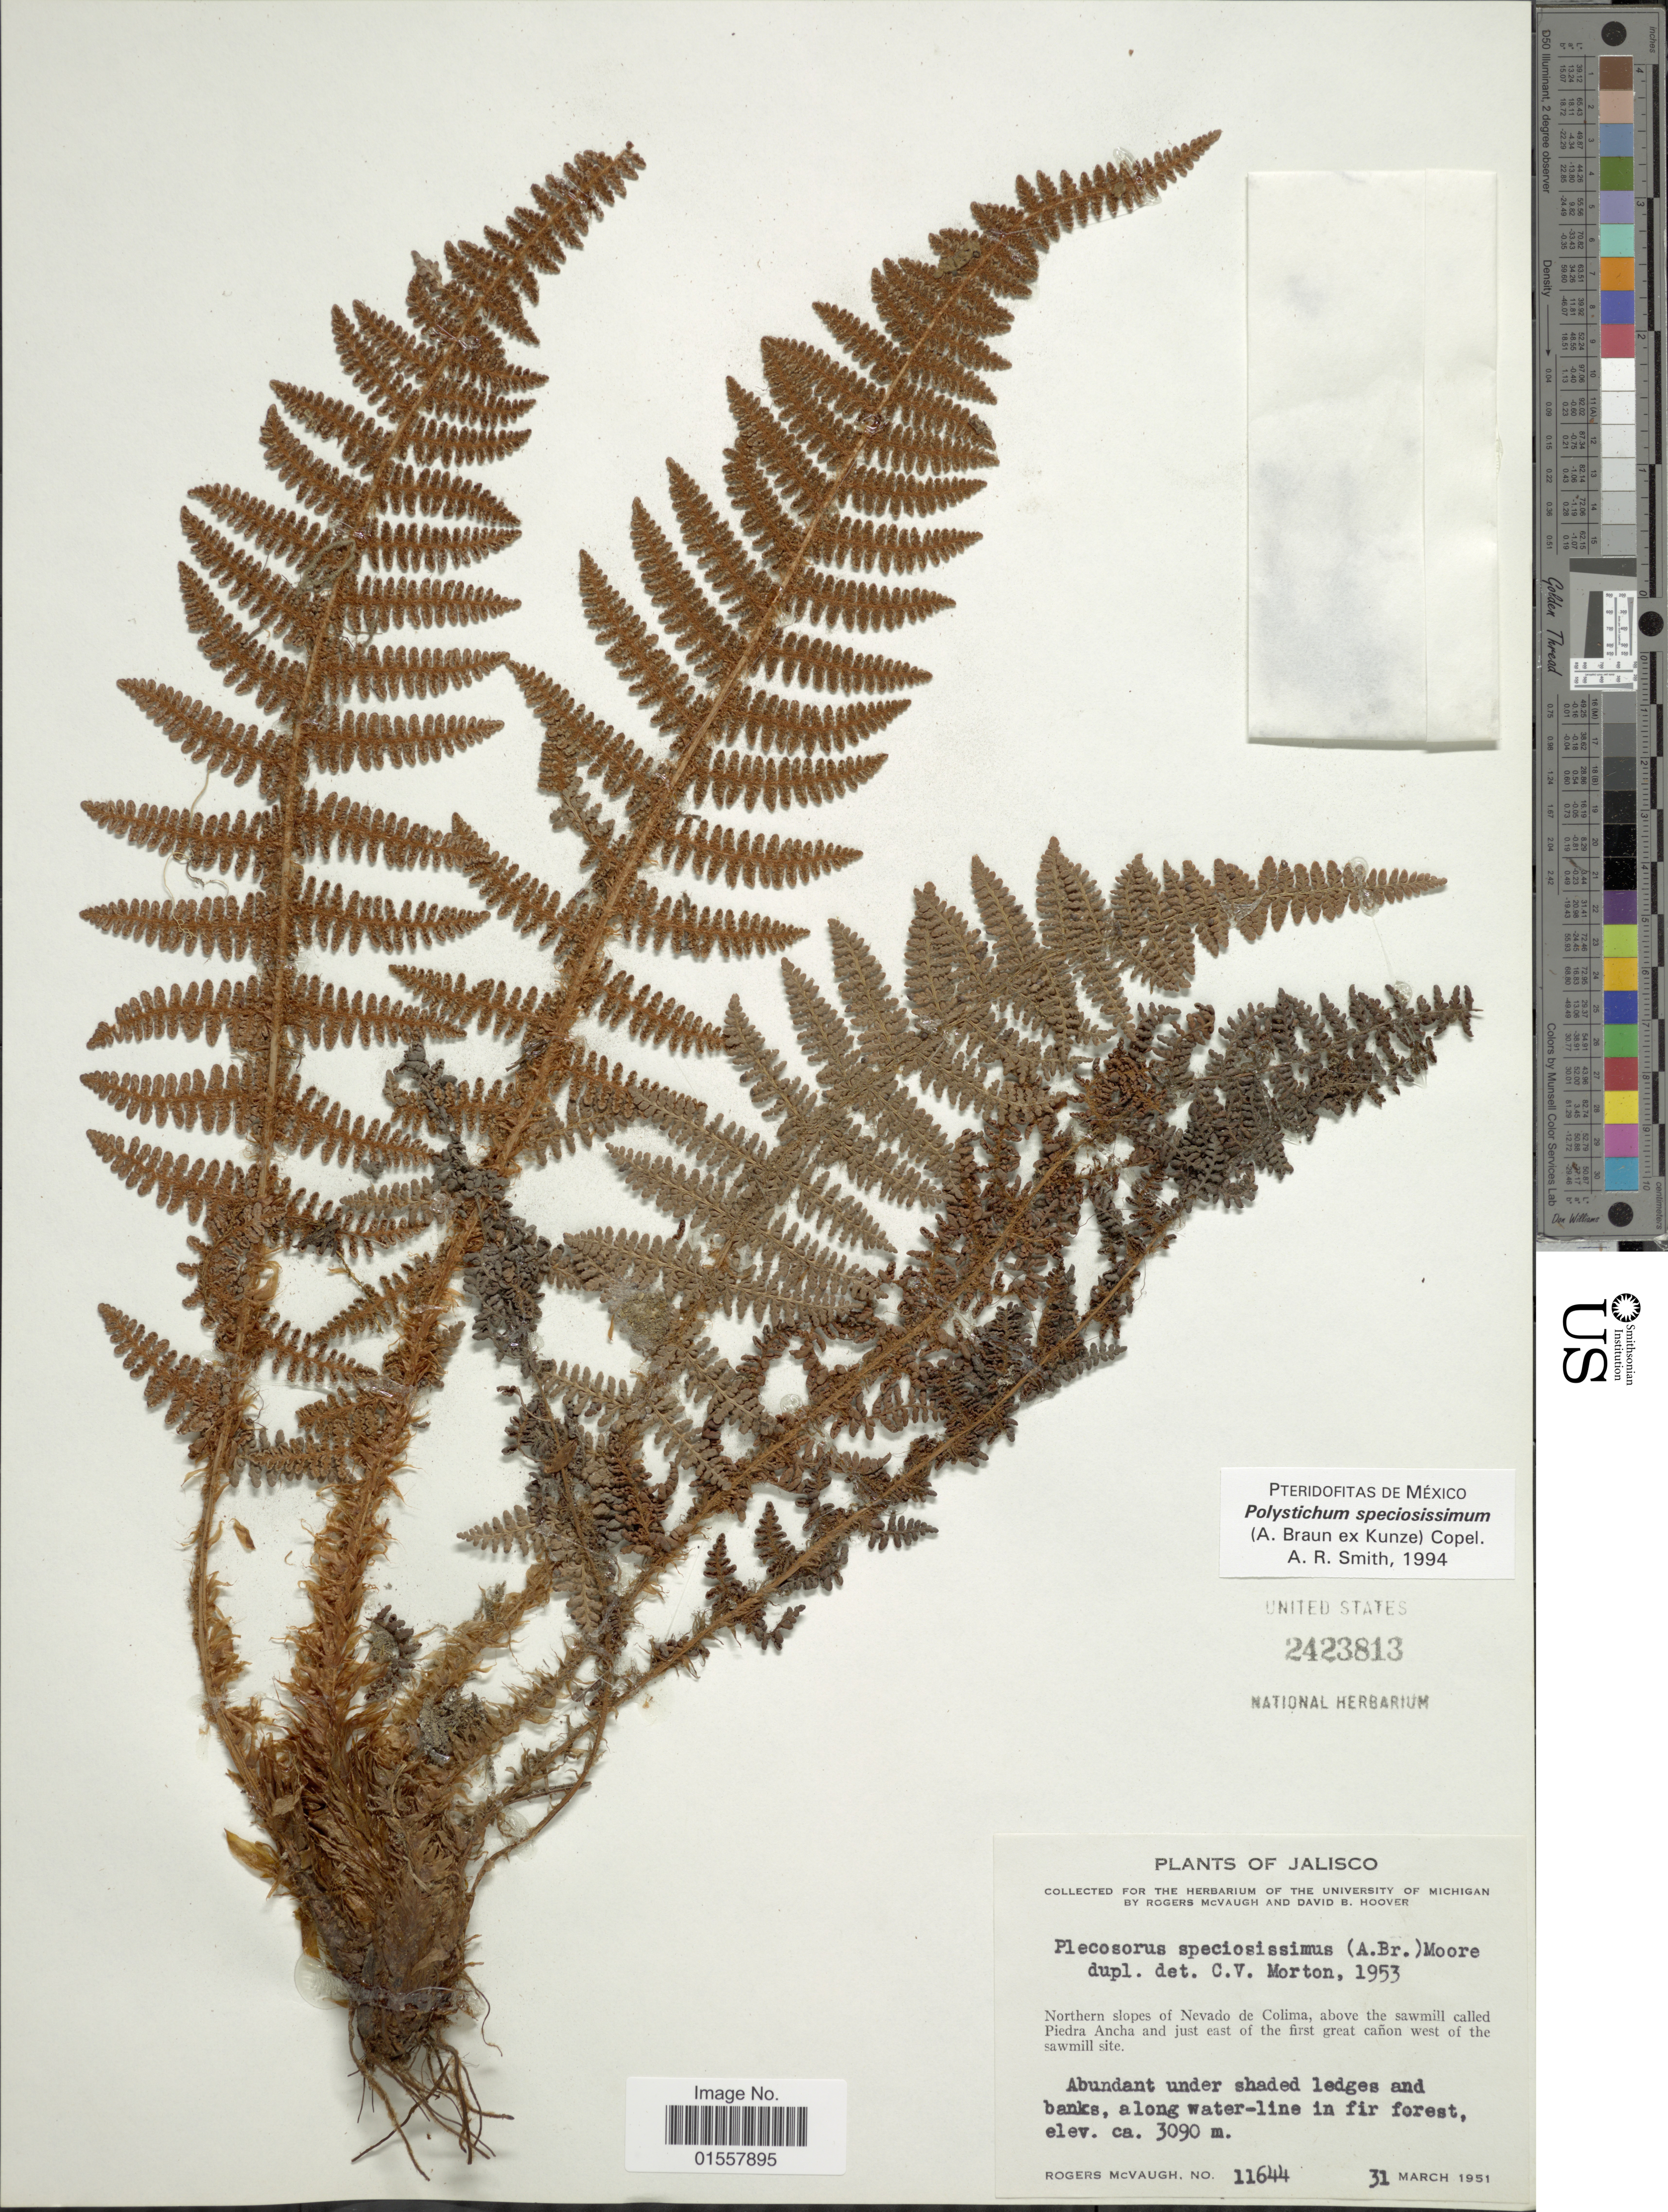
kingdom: Plantae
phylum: Tracheophyta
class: Polypodiopsida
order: Polypodiales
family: Dryopteridaceae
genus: Polystichum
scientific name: Polystichum speciosissimum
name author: (A. Braun ex Kunze) Copel.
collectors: R. McVaugh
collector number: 11644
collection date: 1951-03-31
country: Mexico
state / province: Jalisco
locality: Northern slopes of Nevado de Colima, above the sawmill calles Piedra Ancha and just east of the first great canon west of the sawmill site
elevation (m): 3090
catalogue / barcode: US 2423813